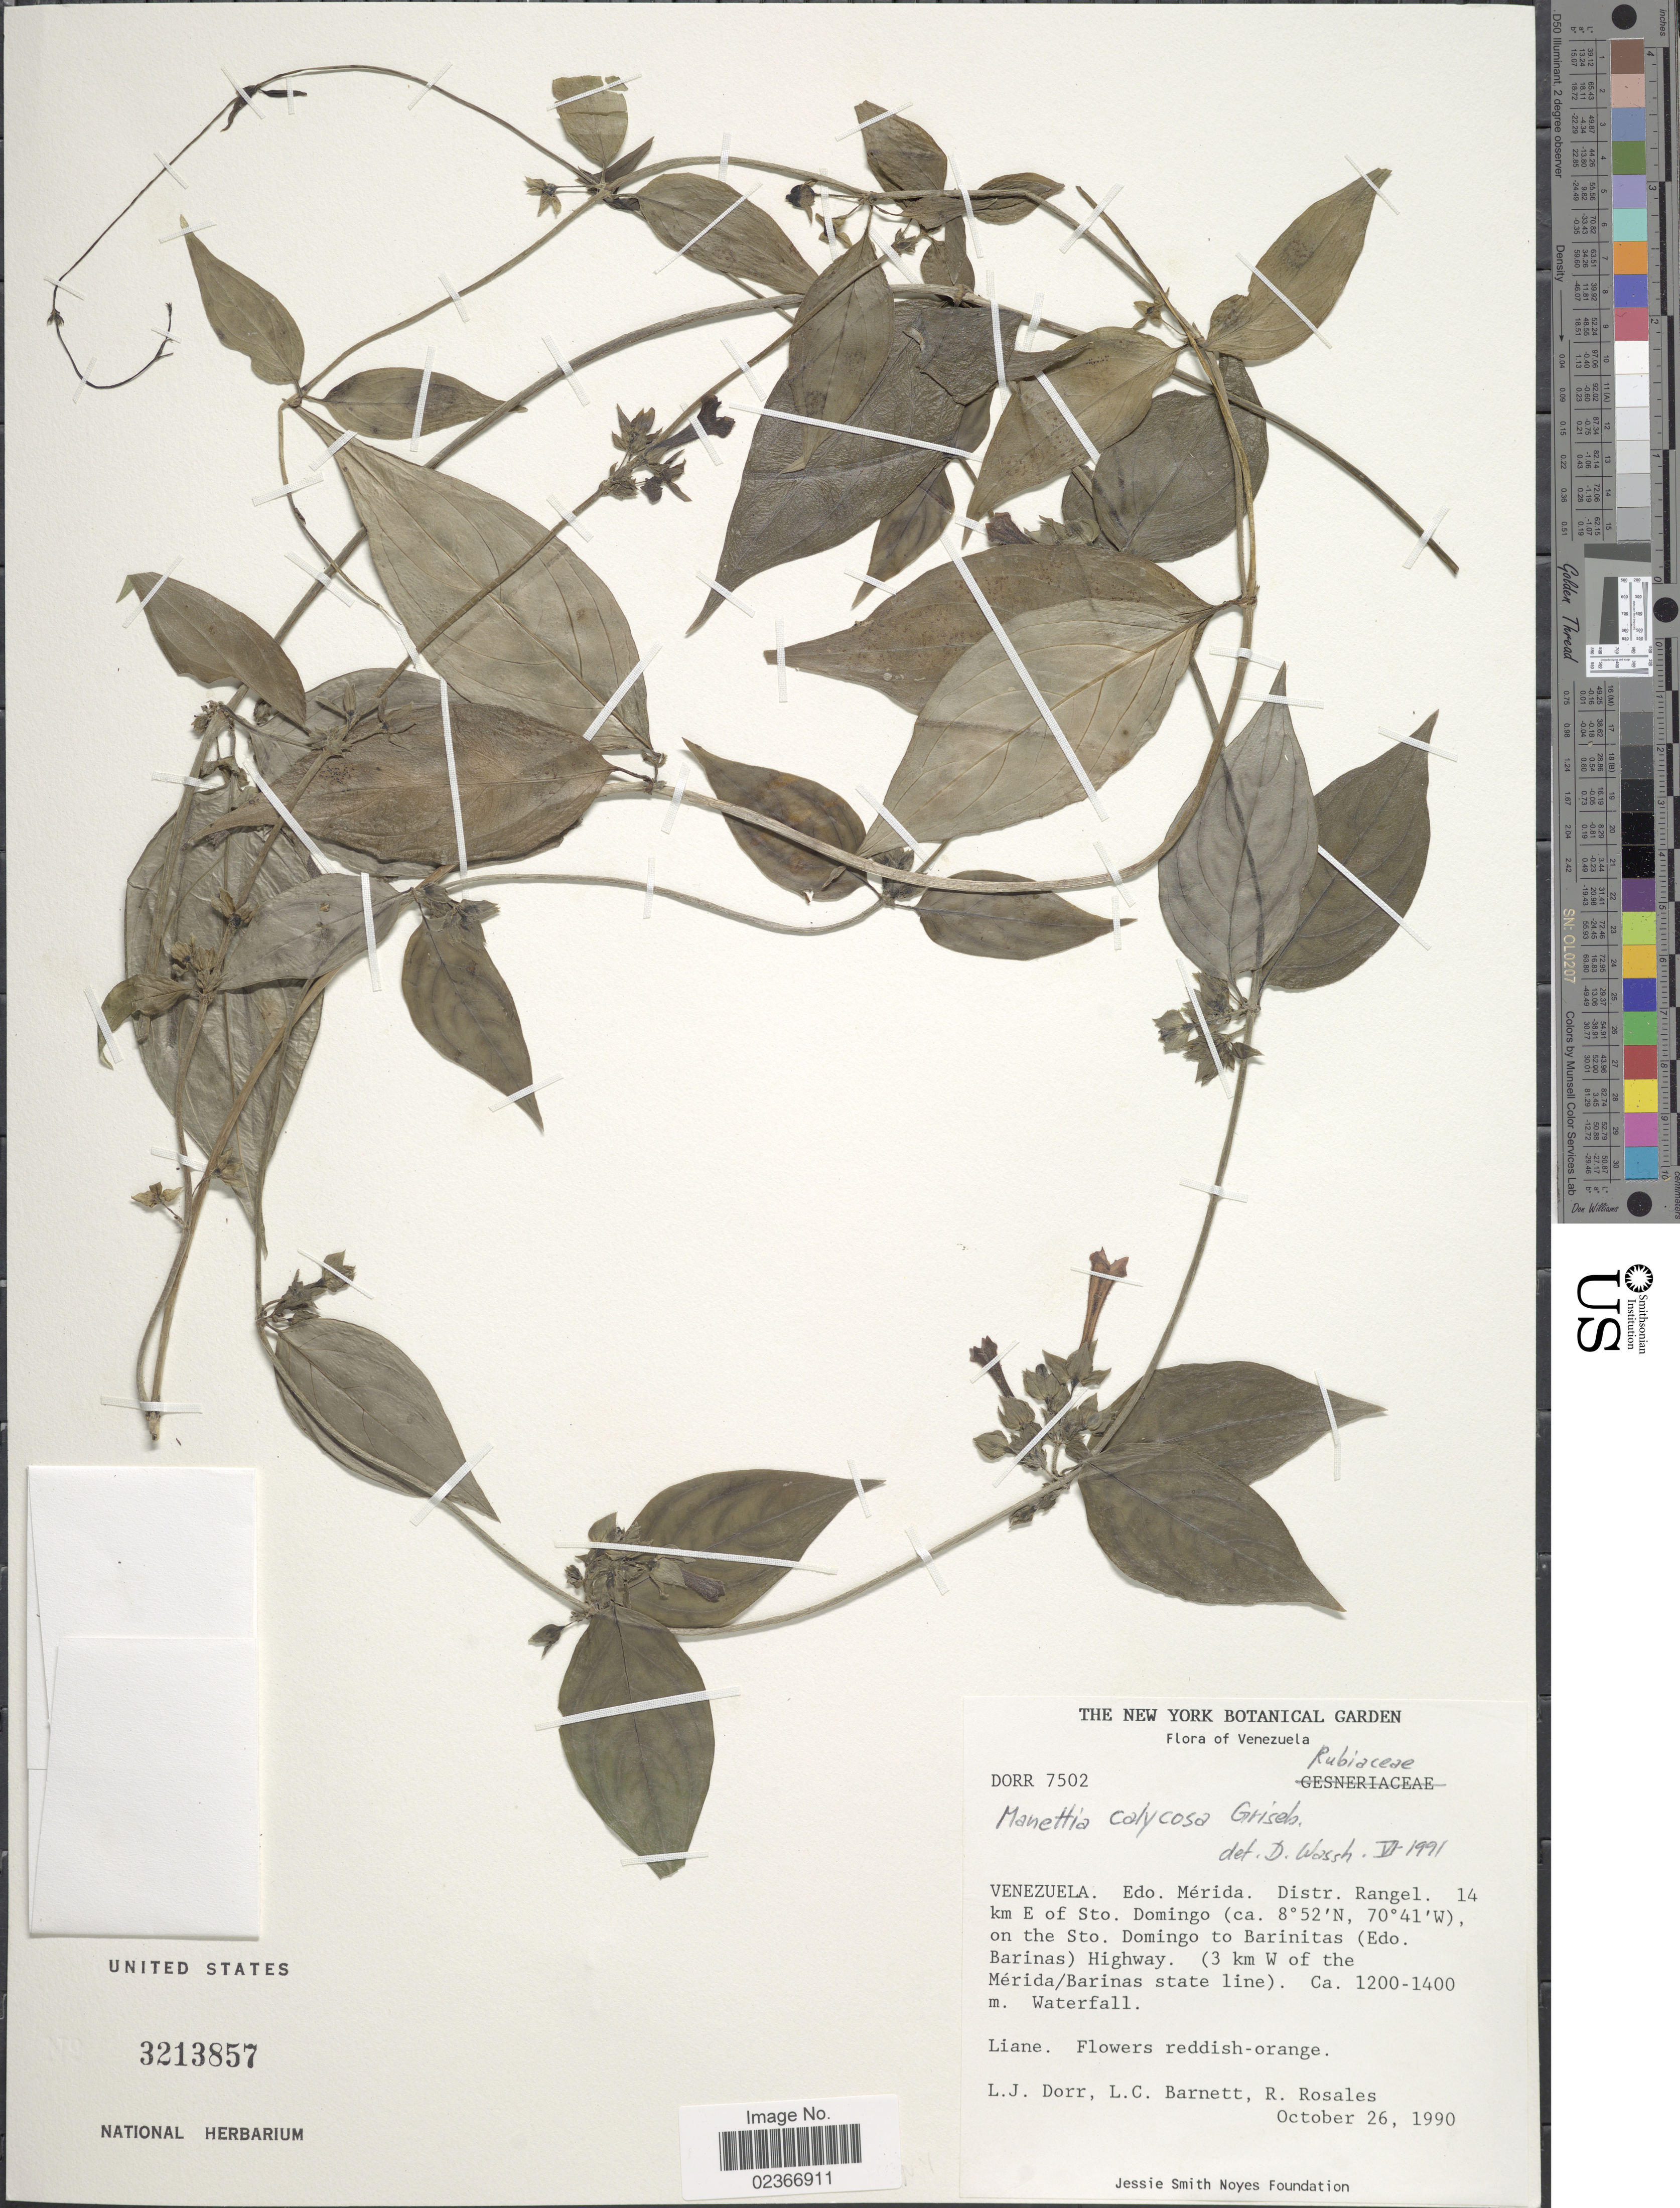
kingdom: Plantae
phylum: Tracheophyta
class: Magnoliopsida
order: Gentianales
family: Rubiaceae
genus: Manettia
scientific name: Manettia calycosa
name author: Griseb.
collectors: L. J. Dorr, L. C. Barnett & R. Rosales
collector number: DORR7502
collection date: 1990-10-26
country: Venezuela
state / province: Mérida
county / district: Rangel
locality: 14 km E of Sto. Domingo, on the Sto. Domingo to Barinitas (Edo. Barinas) Highway. (3 km W of the Merida/Barinas state line)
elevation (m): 1200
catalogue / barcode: US 3213857